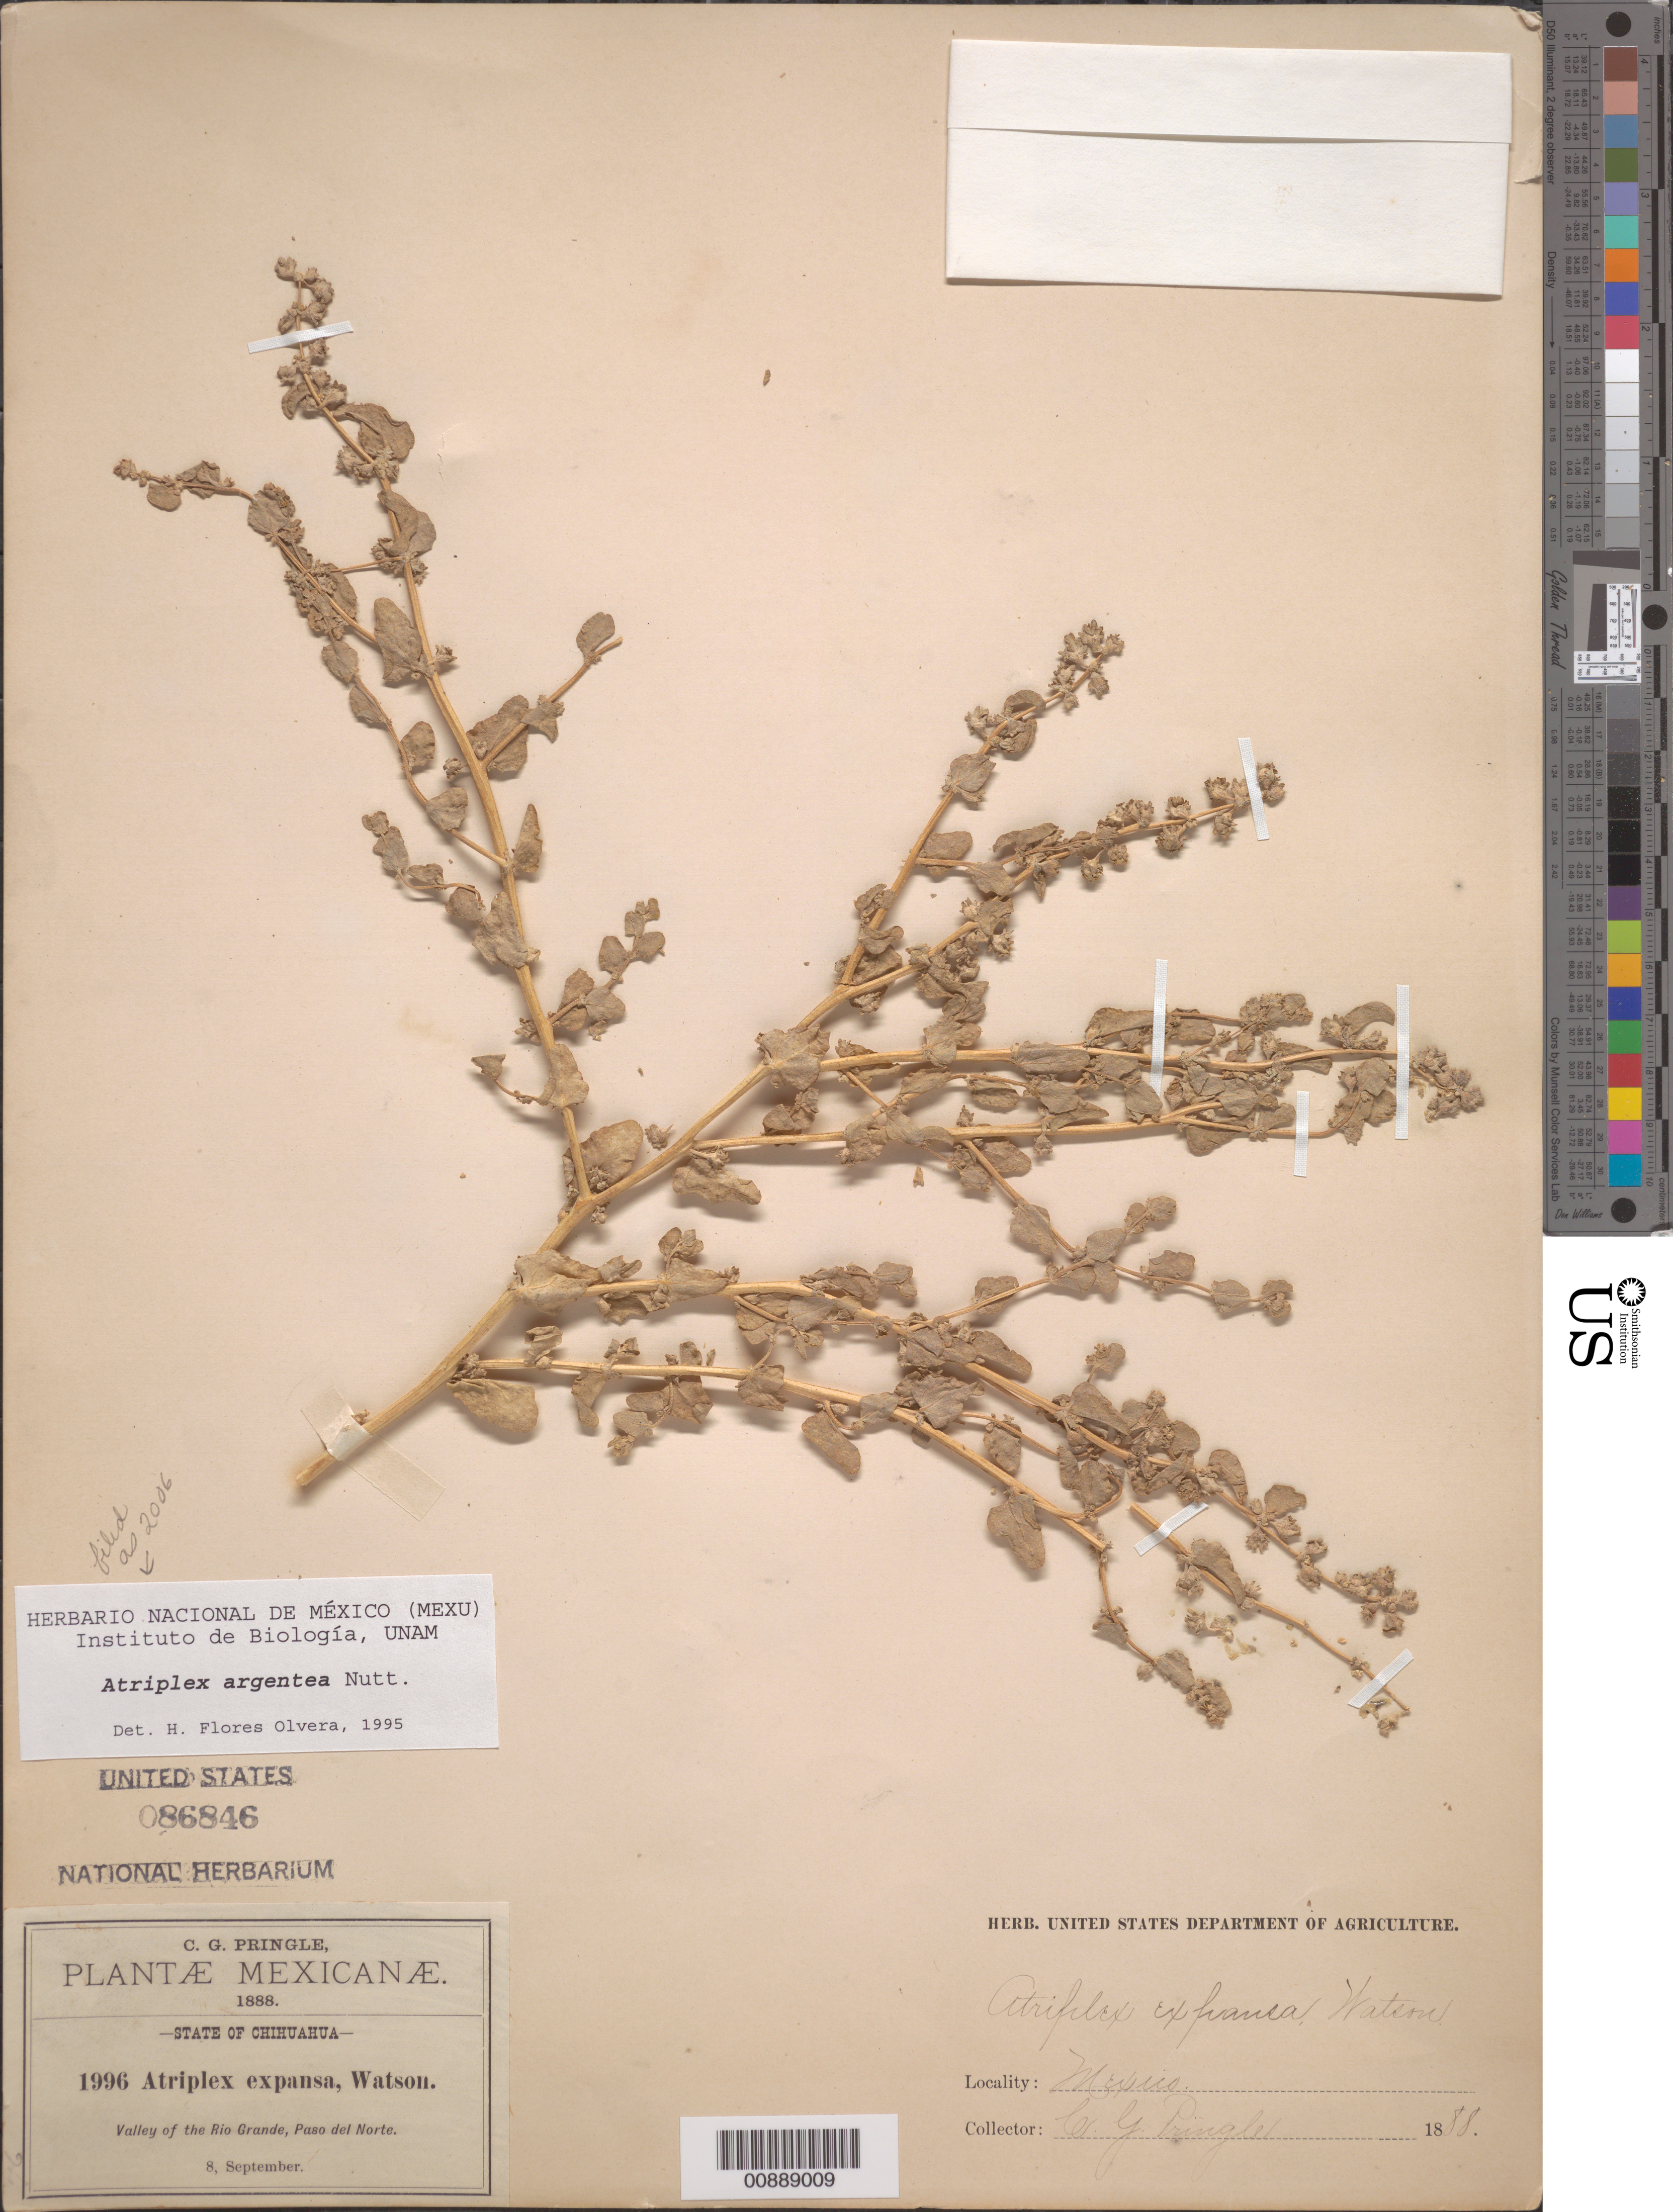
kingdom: Plantae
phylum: Tracheophyta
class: Magnoliopsida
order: Caryophyllales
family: Amaranthaceae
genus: Atriplex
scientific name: Atriplex argentea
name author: Nutt.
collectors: C. G. Pringle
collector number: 1996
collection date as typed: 08 Sep 1888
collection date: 1888-09-08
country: Mexico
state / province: Chihuahua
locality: Valley of the Río Grande, Paso del Norte, Chihuahua.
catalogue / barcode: US 86846